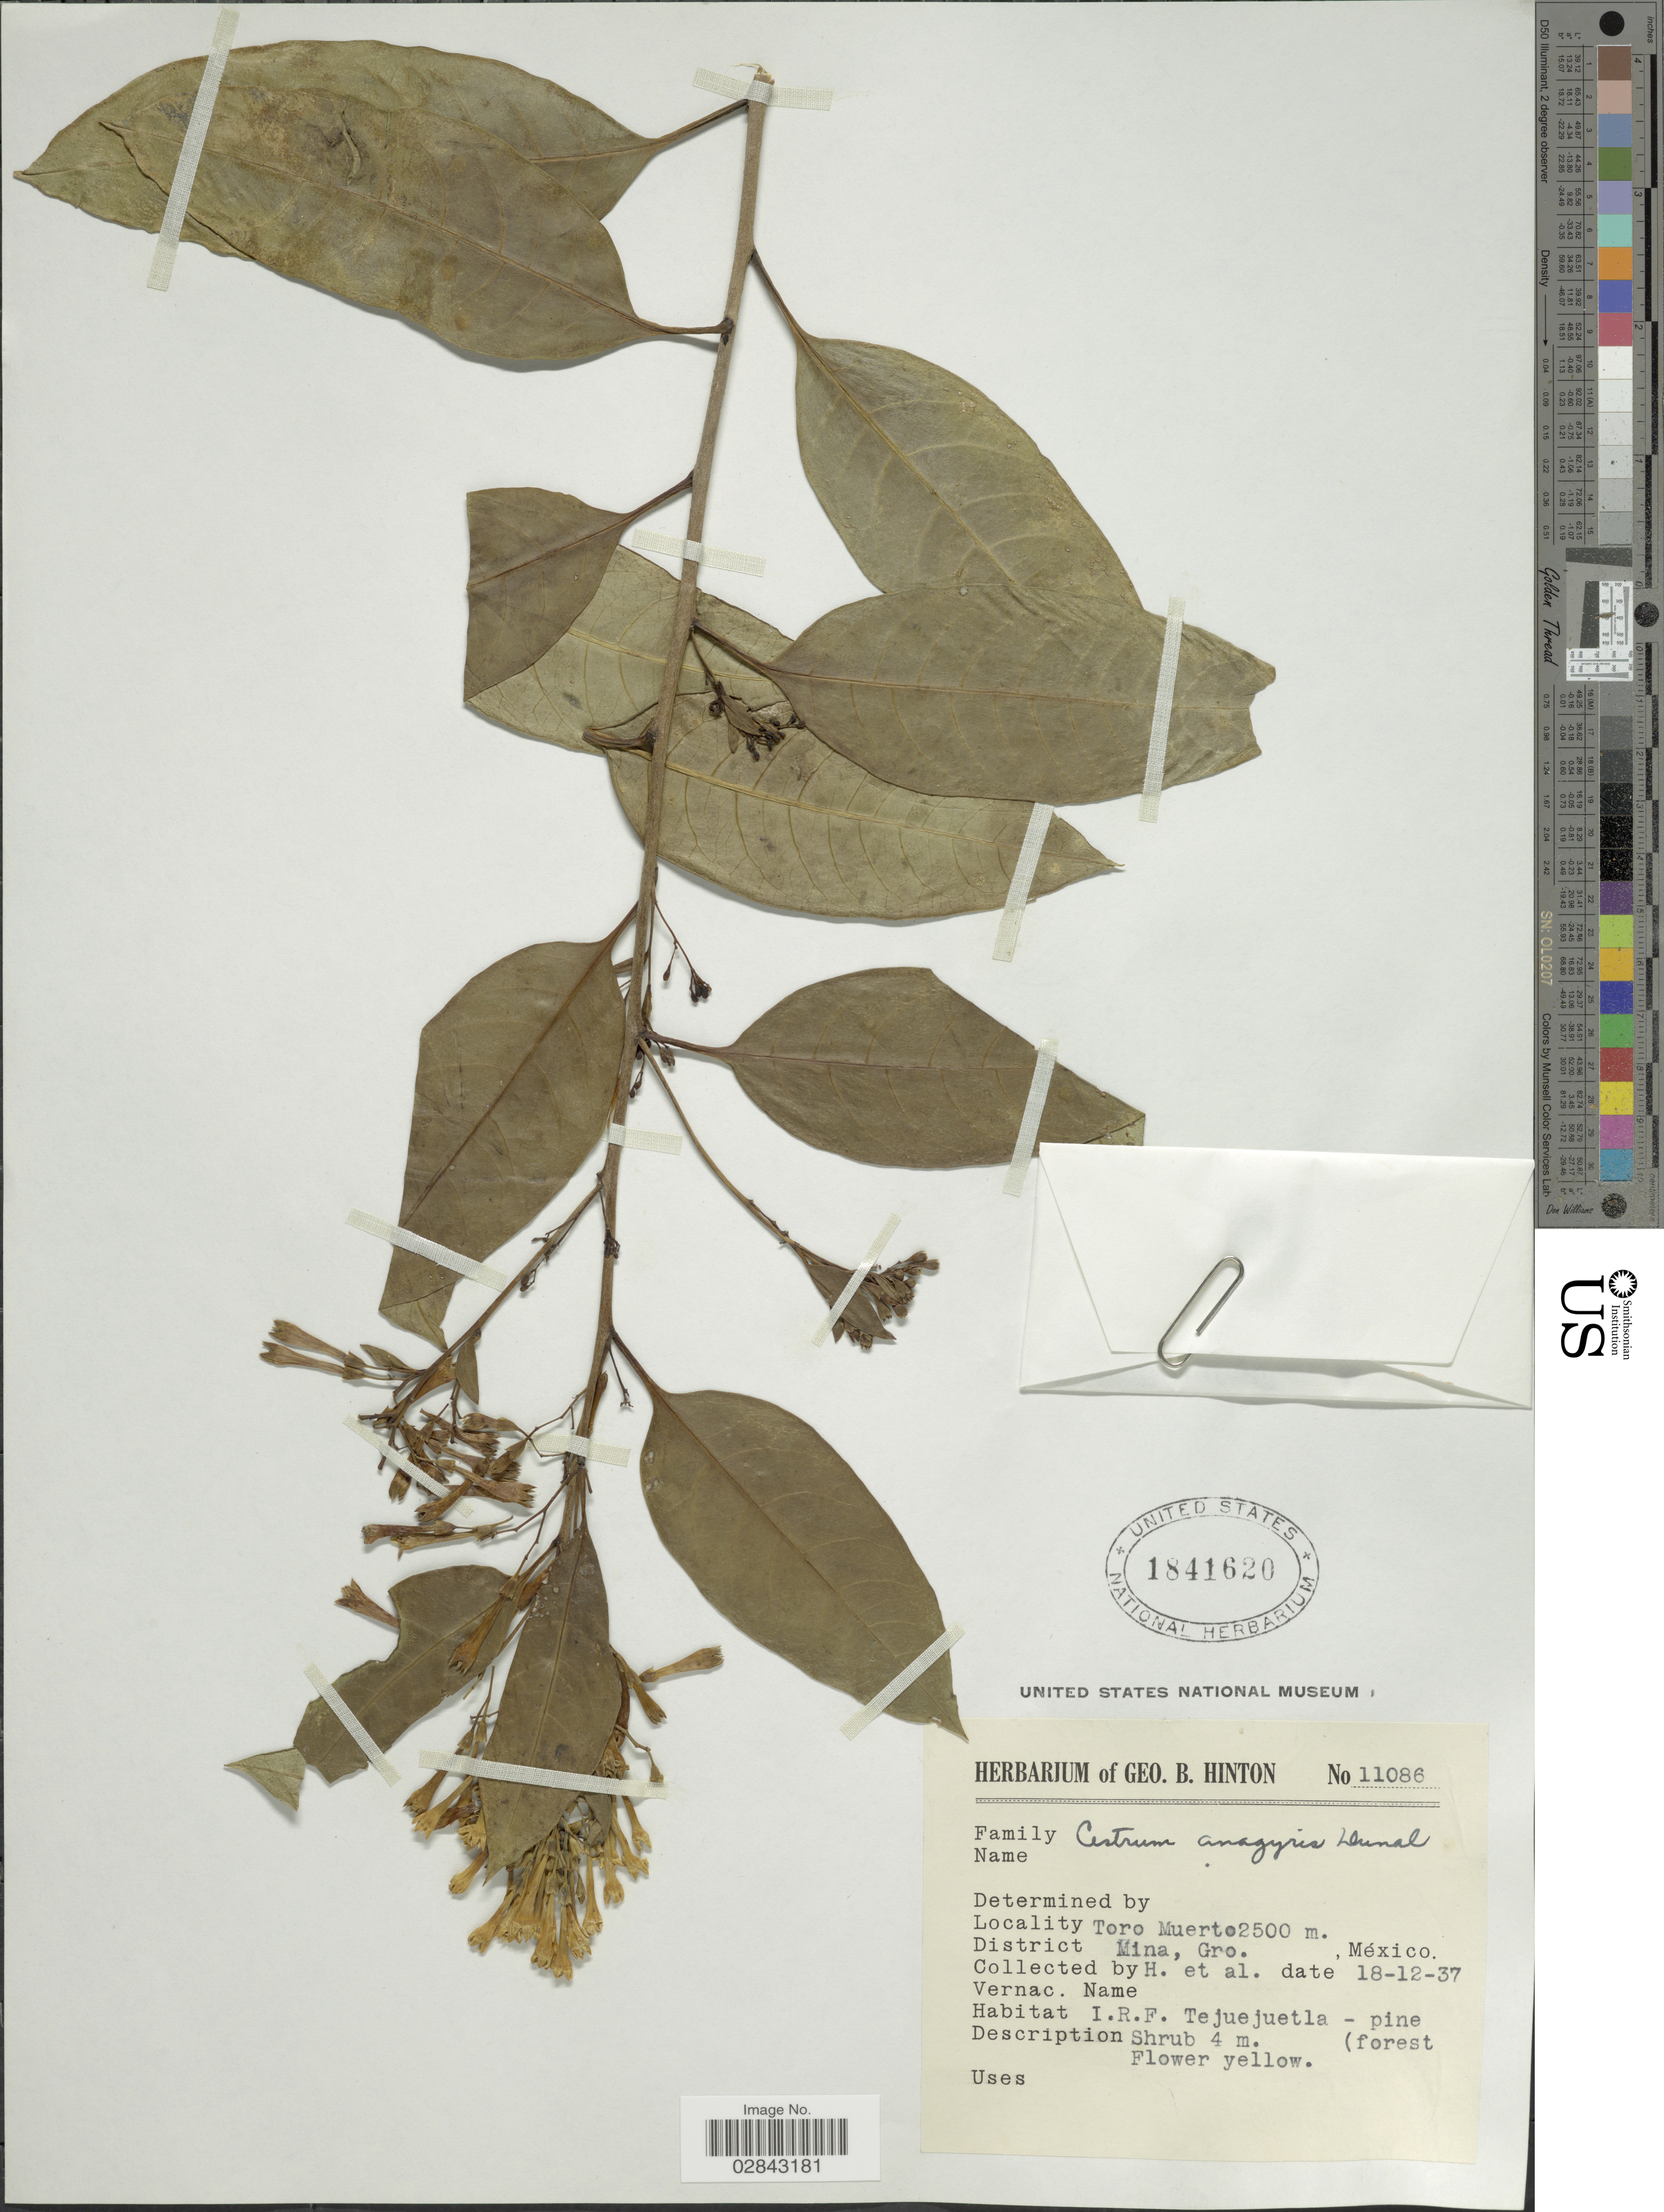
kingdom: Plantae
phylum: Tracheophyta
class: Magnoliopsida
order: Solanales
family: Solanaceae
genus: Cestrum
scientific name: Cestrum anagyris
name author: Dunal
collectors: G. B. Hinton & et al.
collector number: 11086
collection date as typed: Transcribed d/m/y: 18/12/37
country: Mexico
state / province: Guerrero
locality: Toro Muerto, District Mina, Gro.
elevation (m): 2500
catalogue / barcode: US 1841620